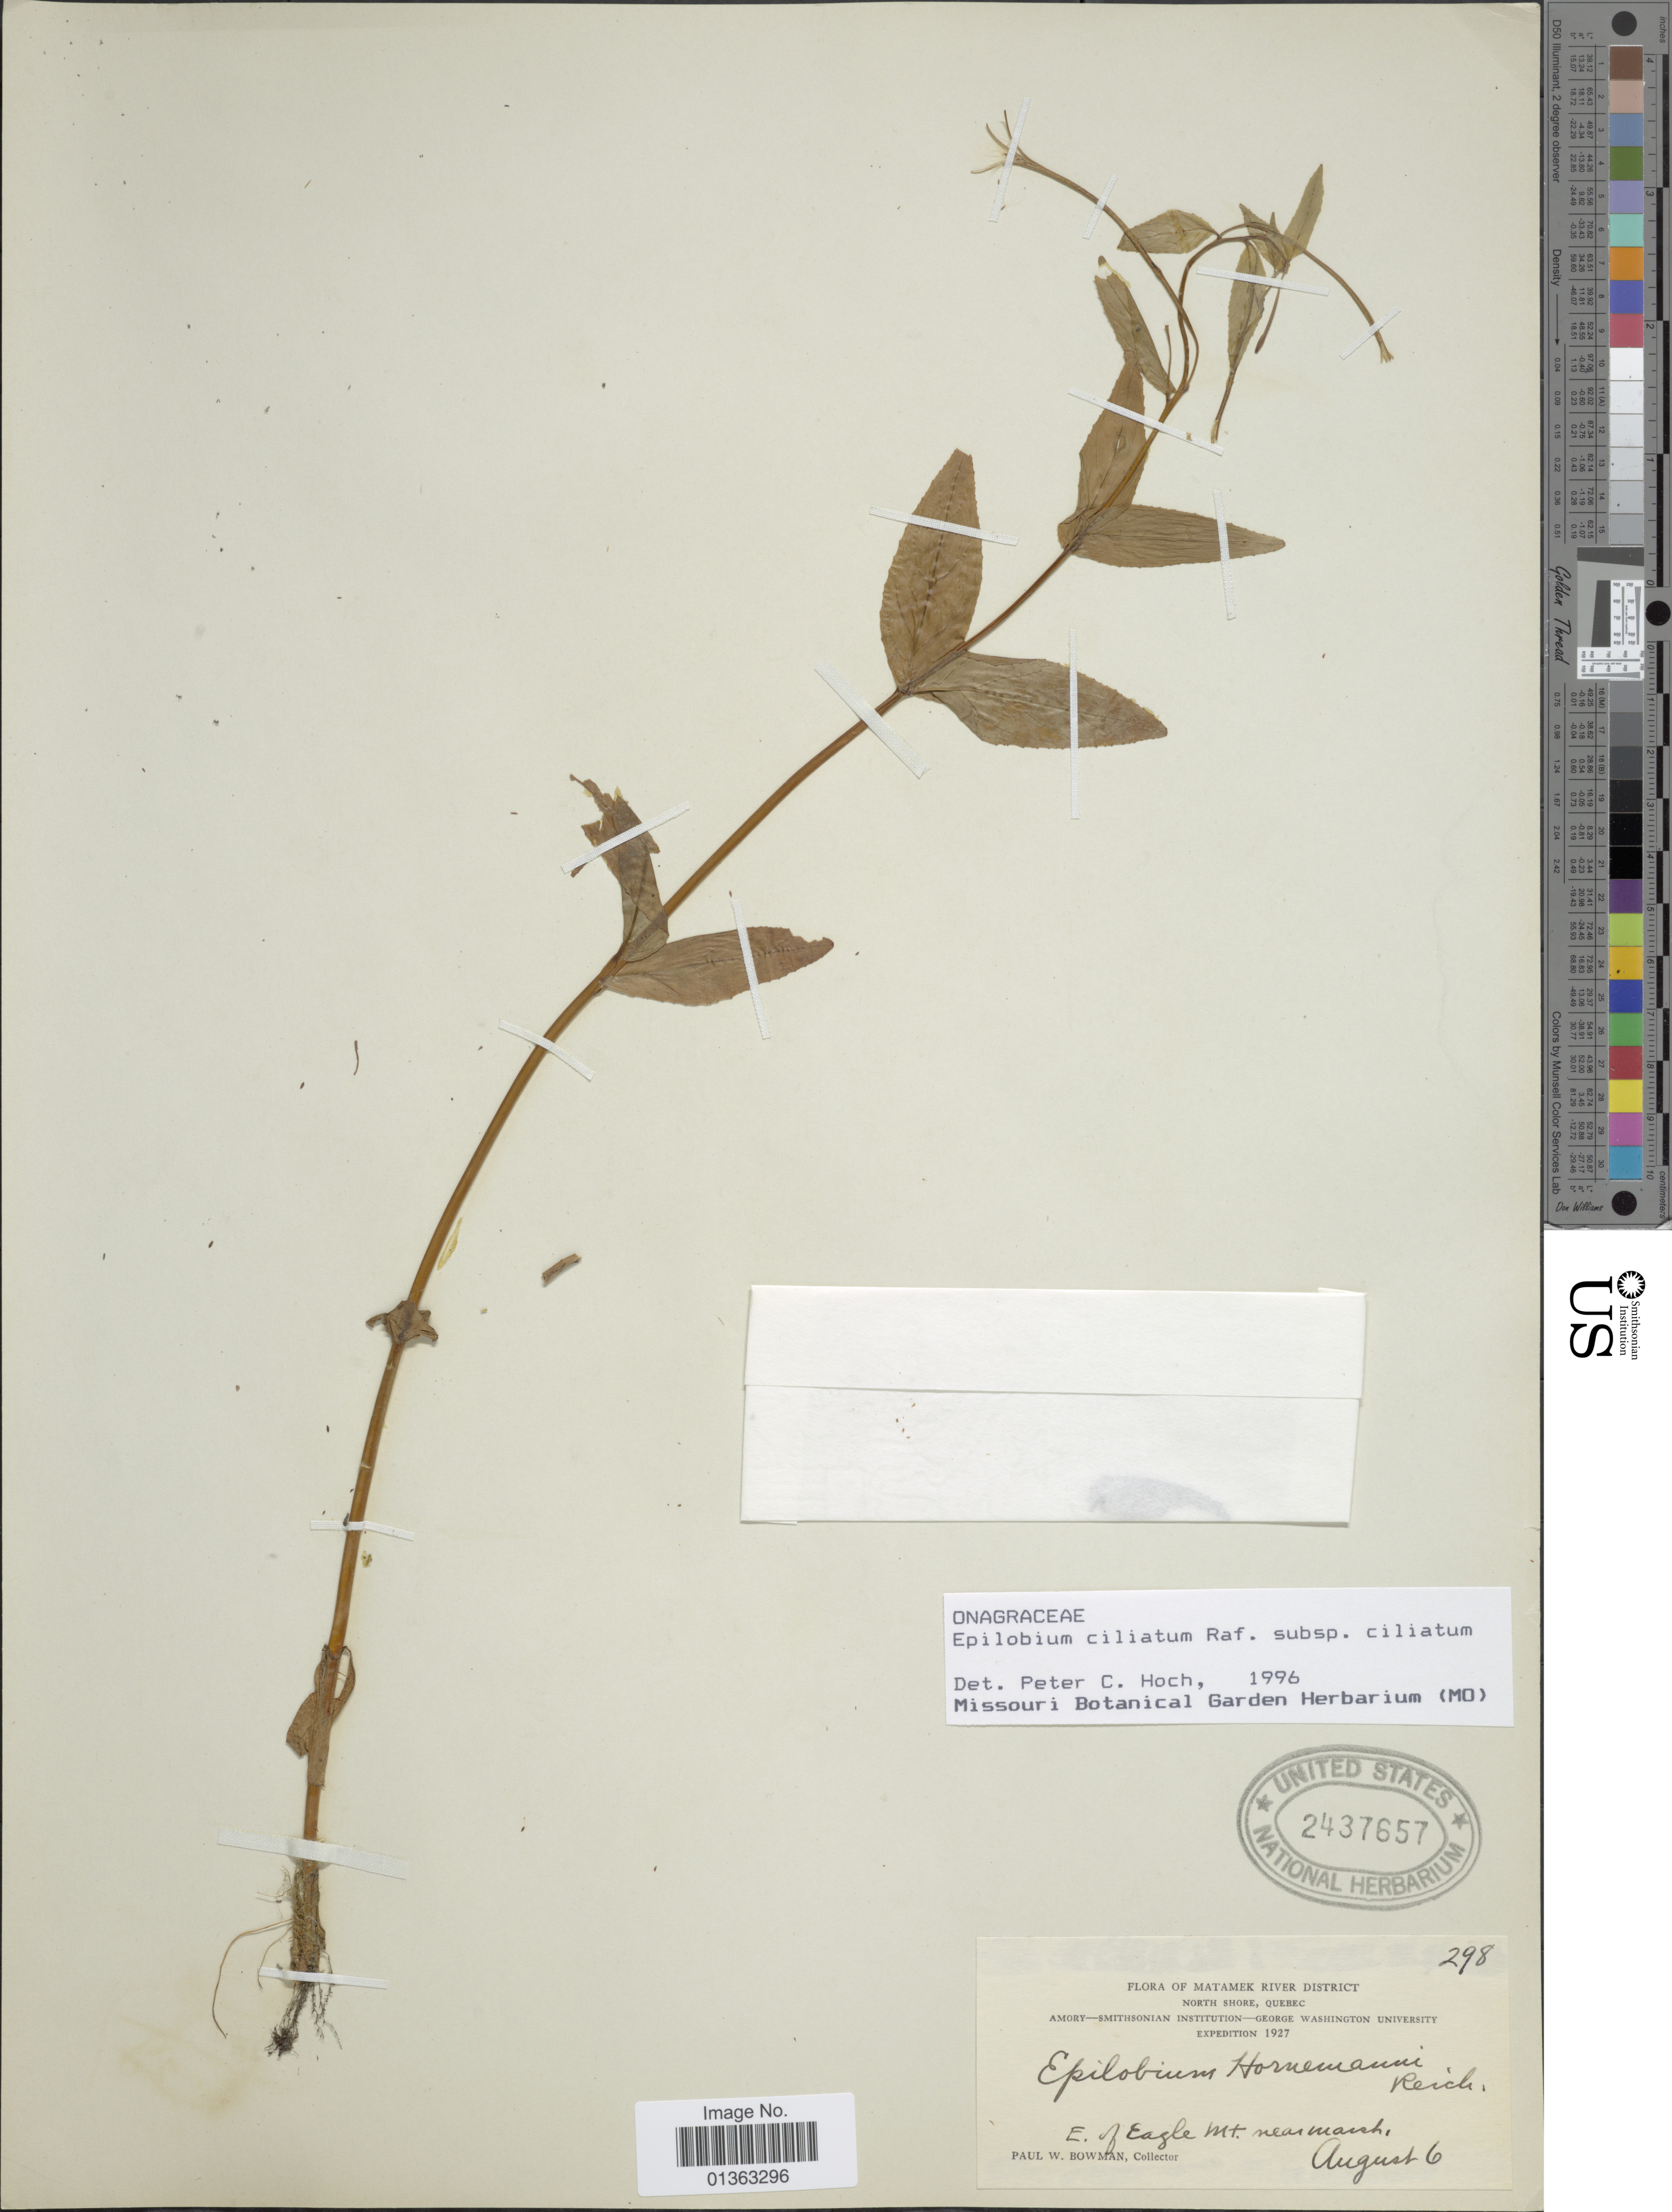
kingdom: Plantae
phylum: Tracheophyta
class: Magnoliopsida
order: Myrtales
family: Onagraceae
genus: Epilobium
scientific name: Epilobium ciliatum subsp. ciliatum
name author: Raf.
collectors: P. Bowman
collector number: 298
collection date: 1927-08-06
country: Canada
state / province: Quebec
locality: Matamek River District. North Shore. E. of Eagle Mt. near marsh.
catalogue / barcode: US 2437657